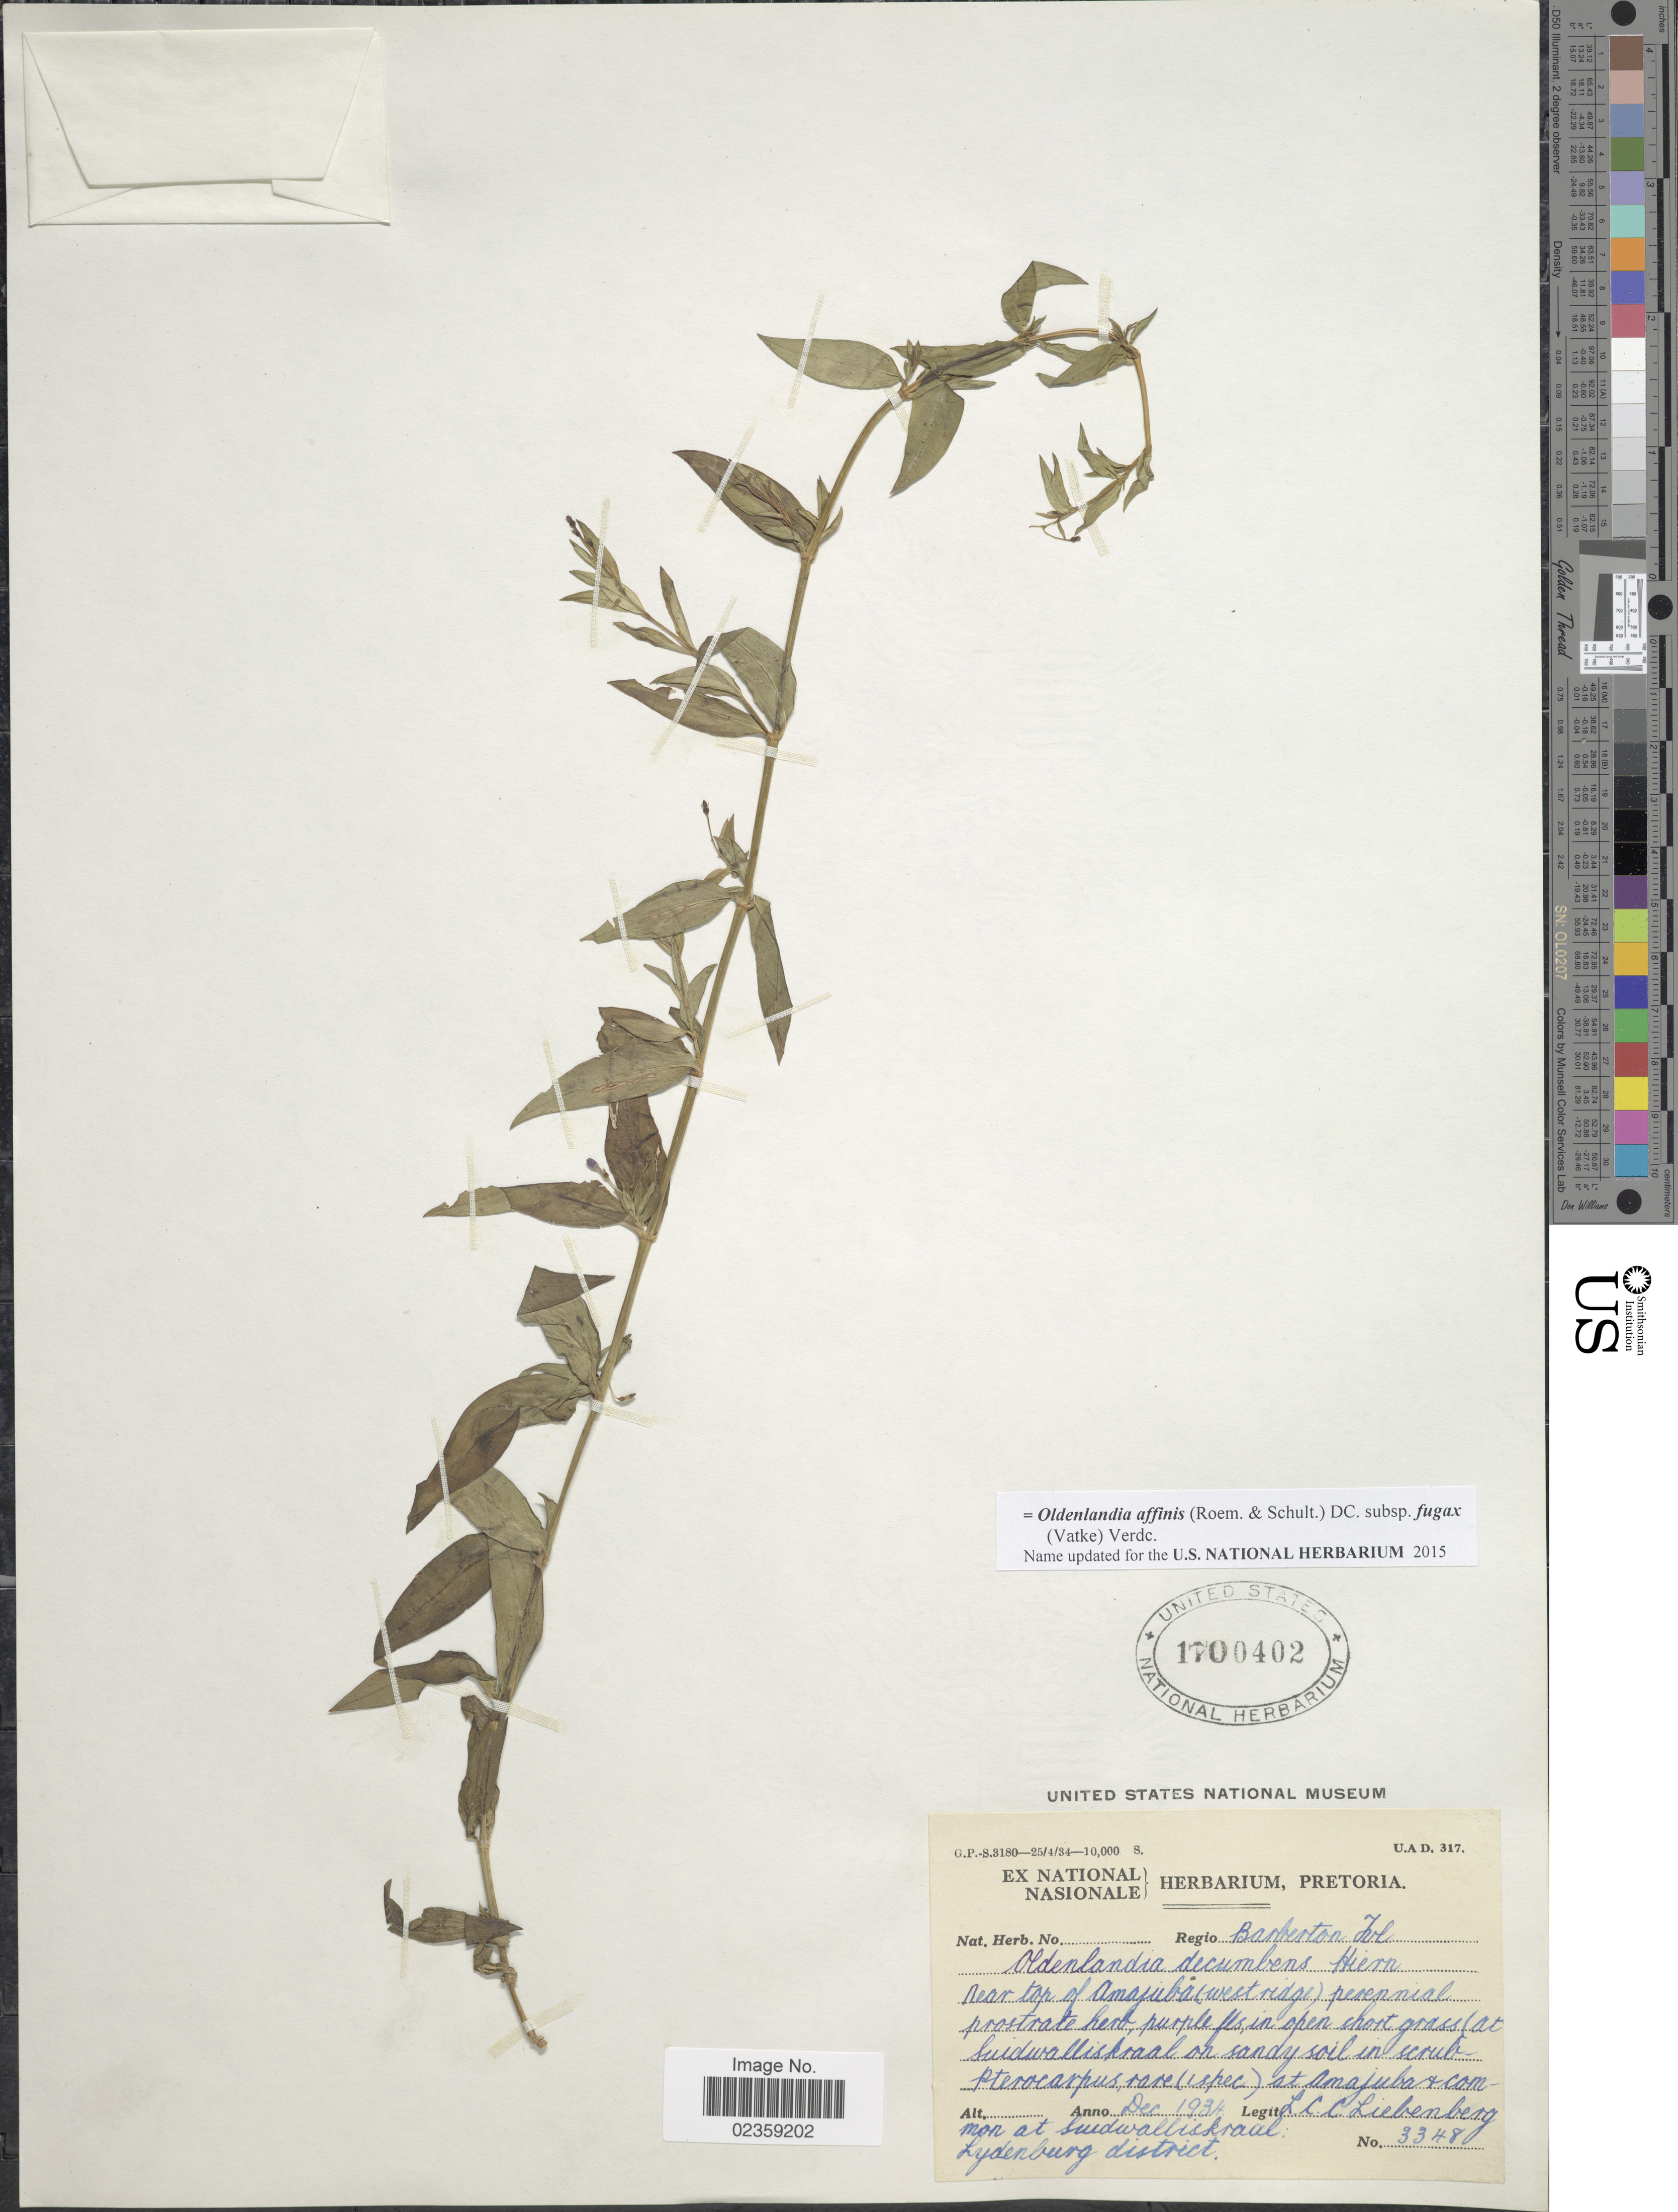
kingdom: Plantae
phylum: Tracheophyta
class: Magnoliopsida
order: Gentianales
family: Rubiaceae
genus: Oldenlandia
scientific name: Oldenlandia affinis subsp. fugax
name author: (Vatke) Verdc.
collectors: L. Liebenberg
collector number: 3348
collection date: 1934-12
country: South Africa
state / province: Mpumalanga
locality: Barberton Tvl. Near top of Amajuba (west ridge)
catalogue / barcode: US 1700402